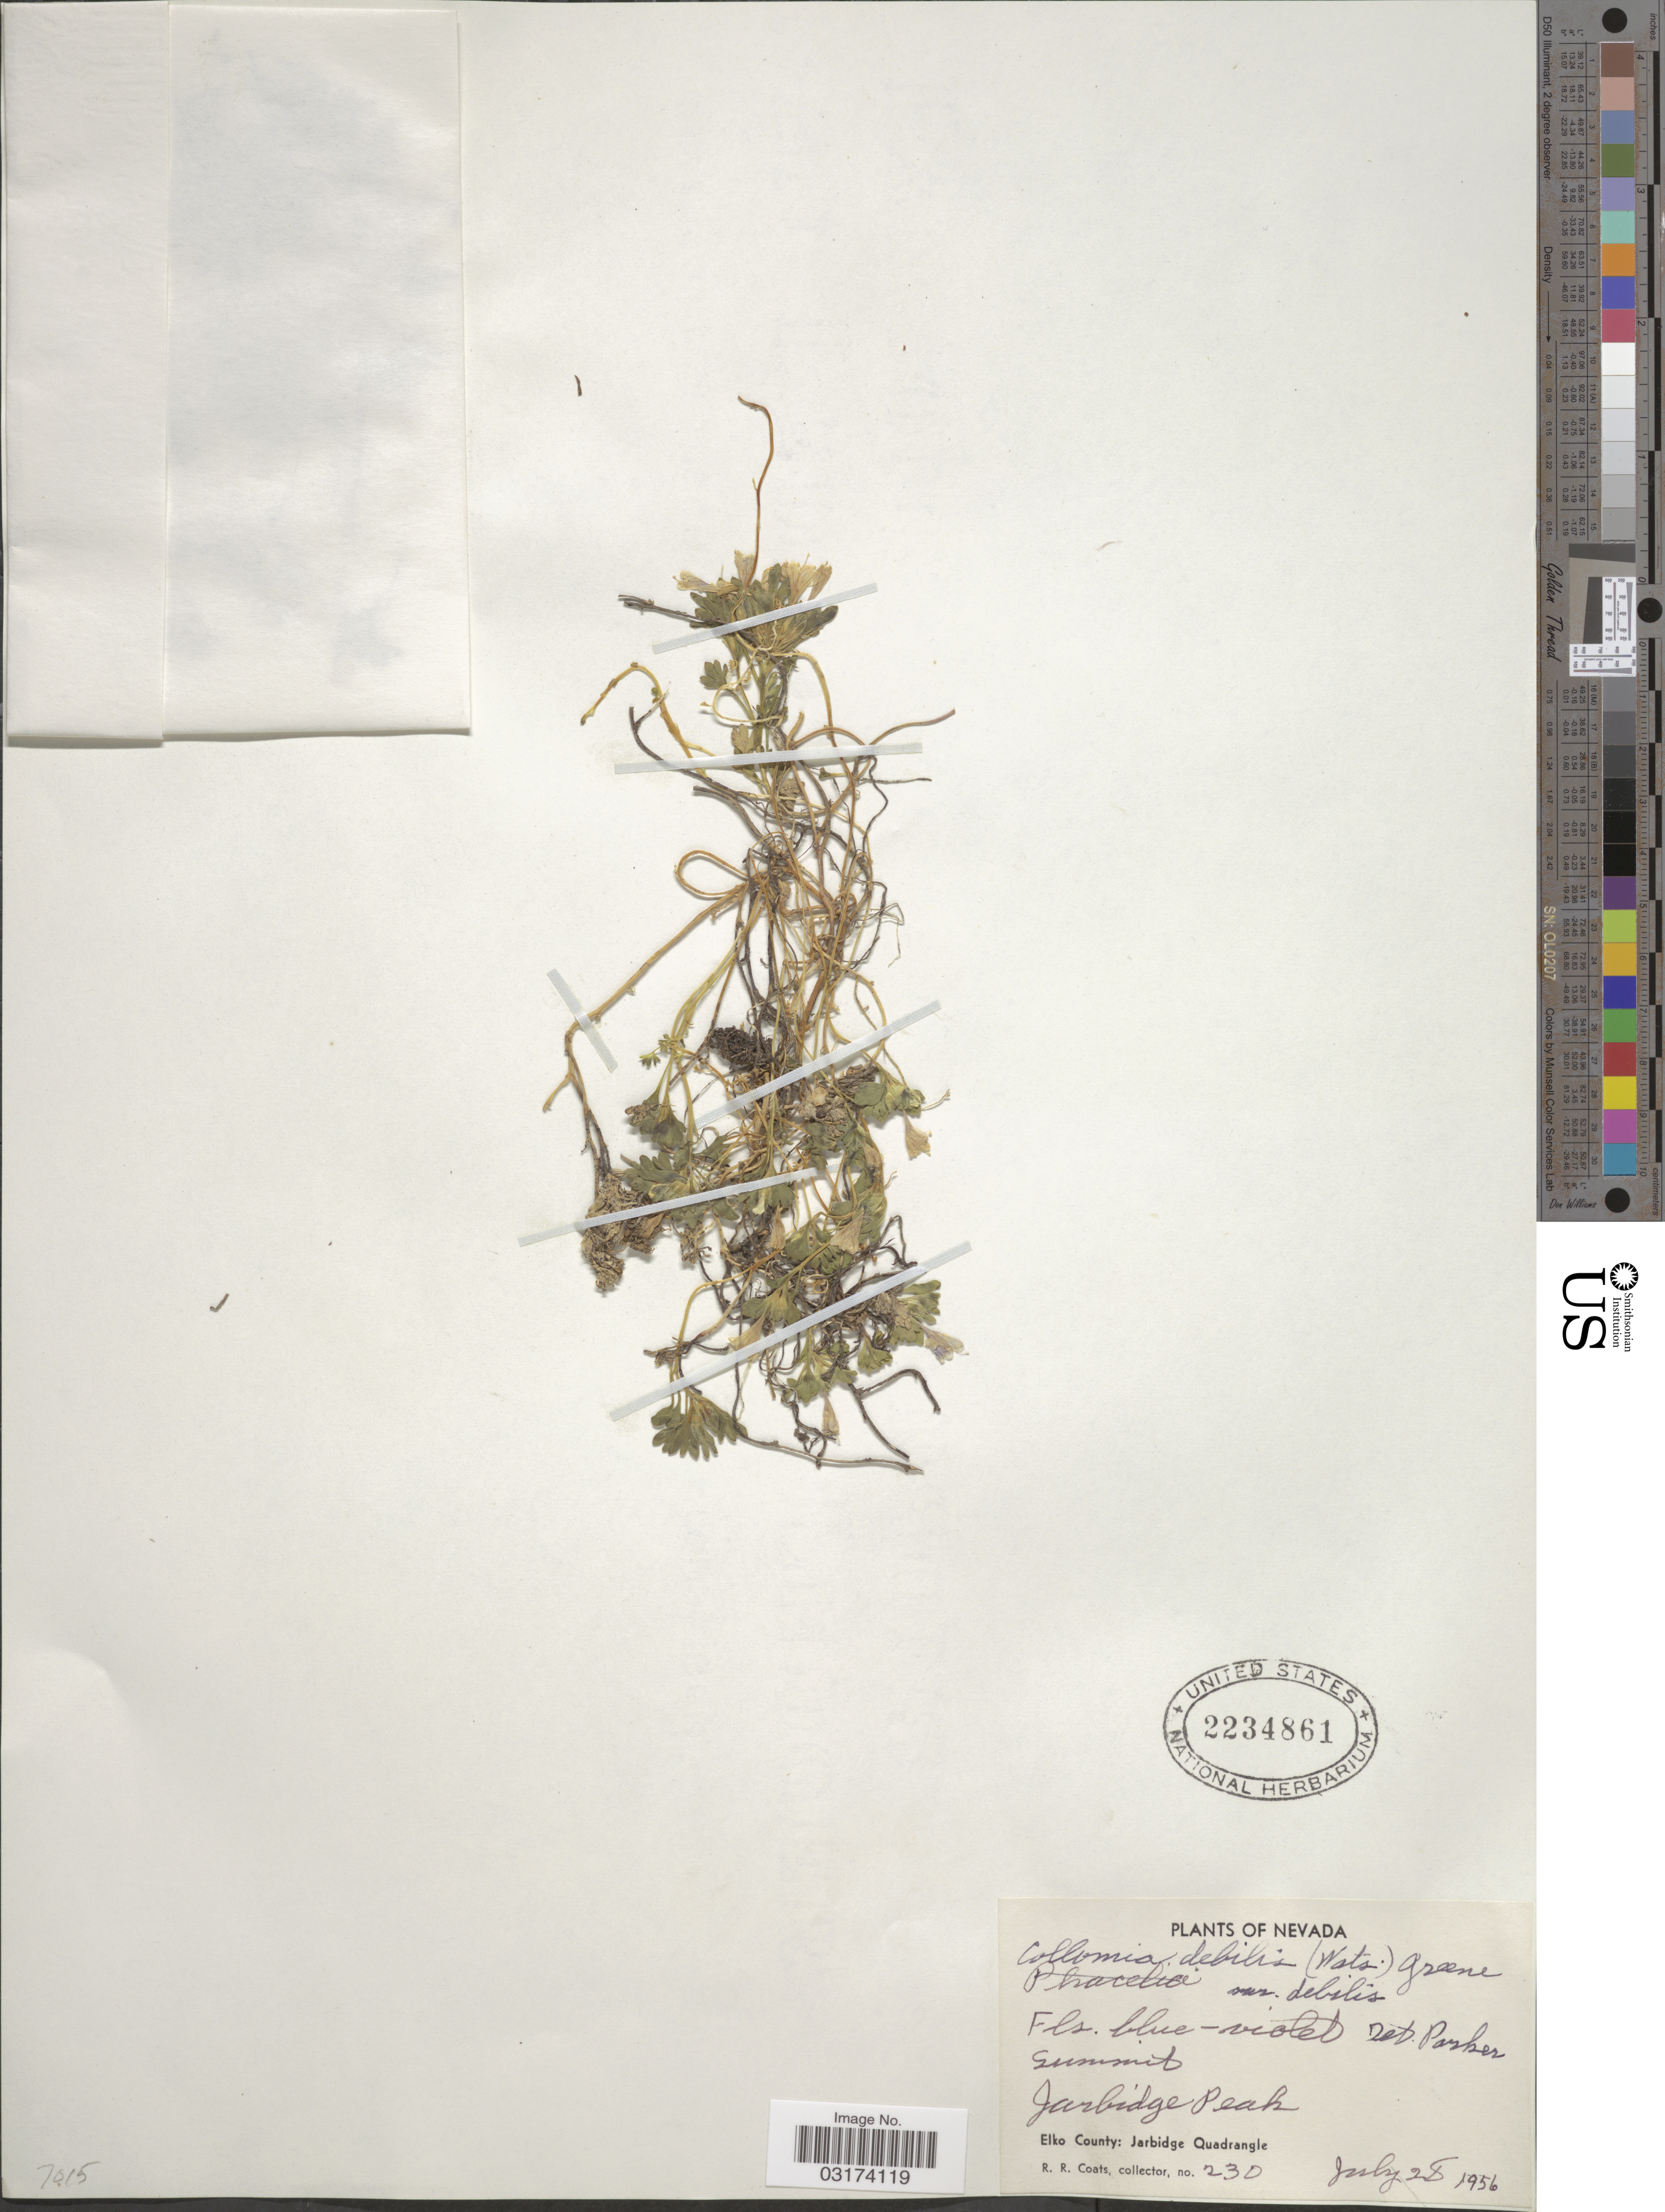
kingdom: Plantae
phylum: Tracheophyta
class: Magnoliopsida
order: Ericales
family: Polemoniaceae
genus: Collomia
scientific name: Collomia debilis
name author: (S. Watson) Greene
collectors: R. Coats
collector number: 230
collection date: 1956-07-28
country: United States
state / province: Nevada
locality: Nevada. Jarbidge Peak. Elko County: Jarbidge Quadrangle.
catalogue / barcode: US 2234861